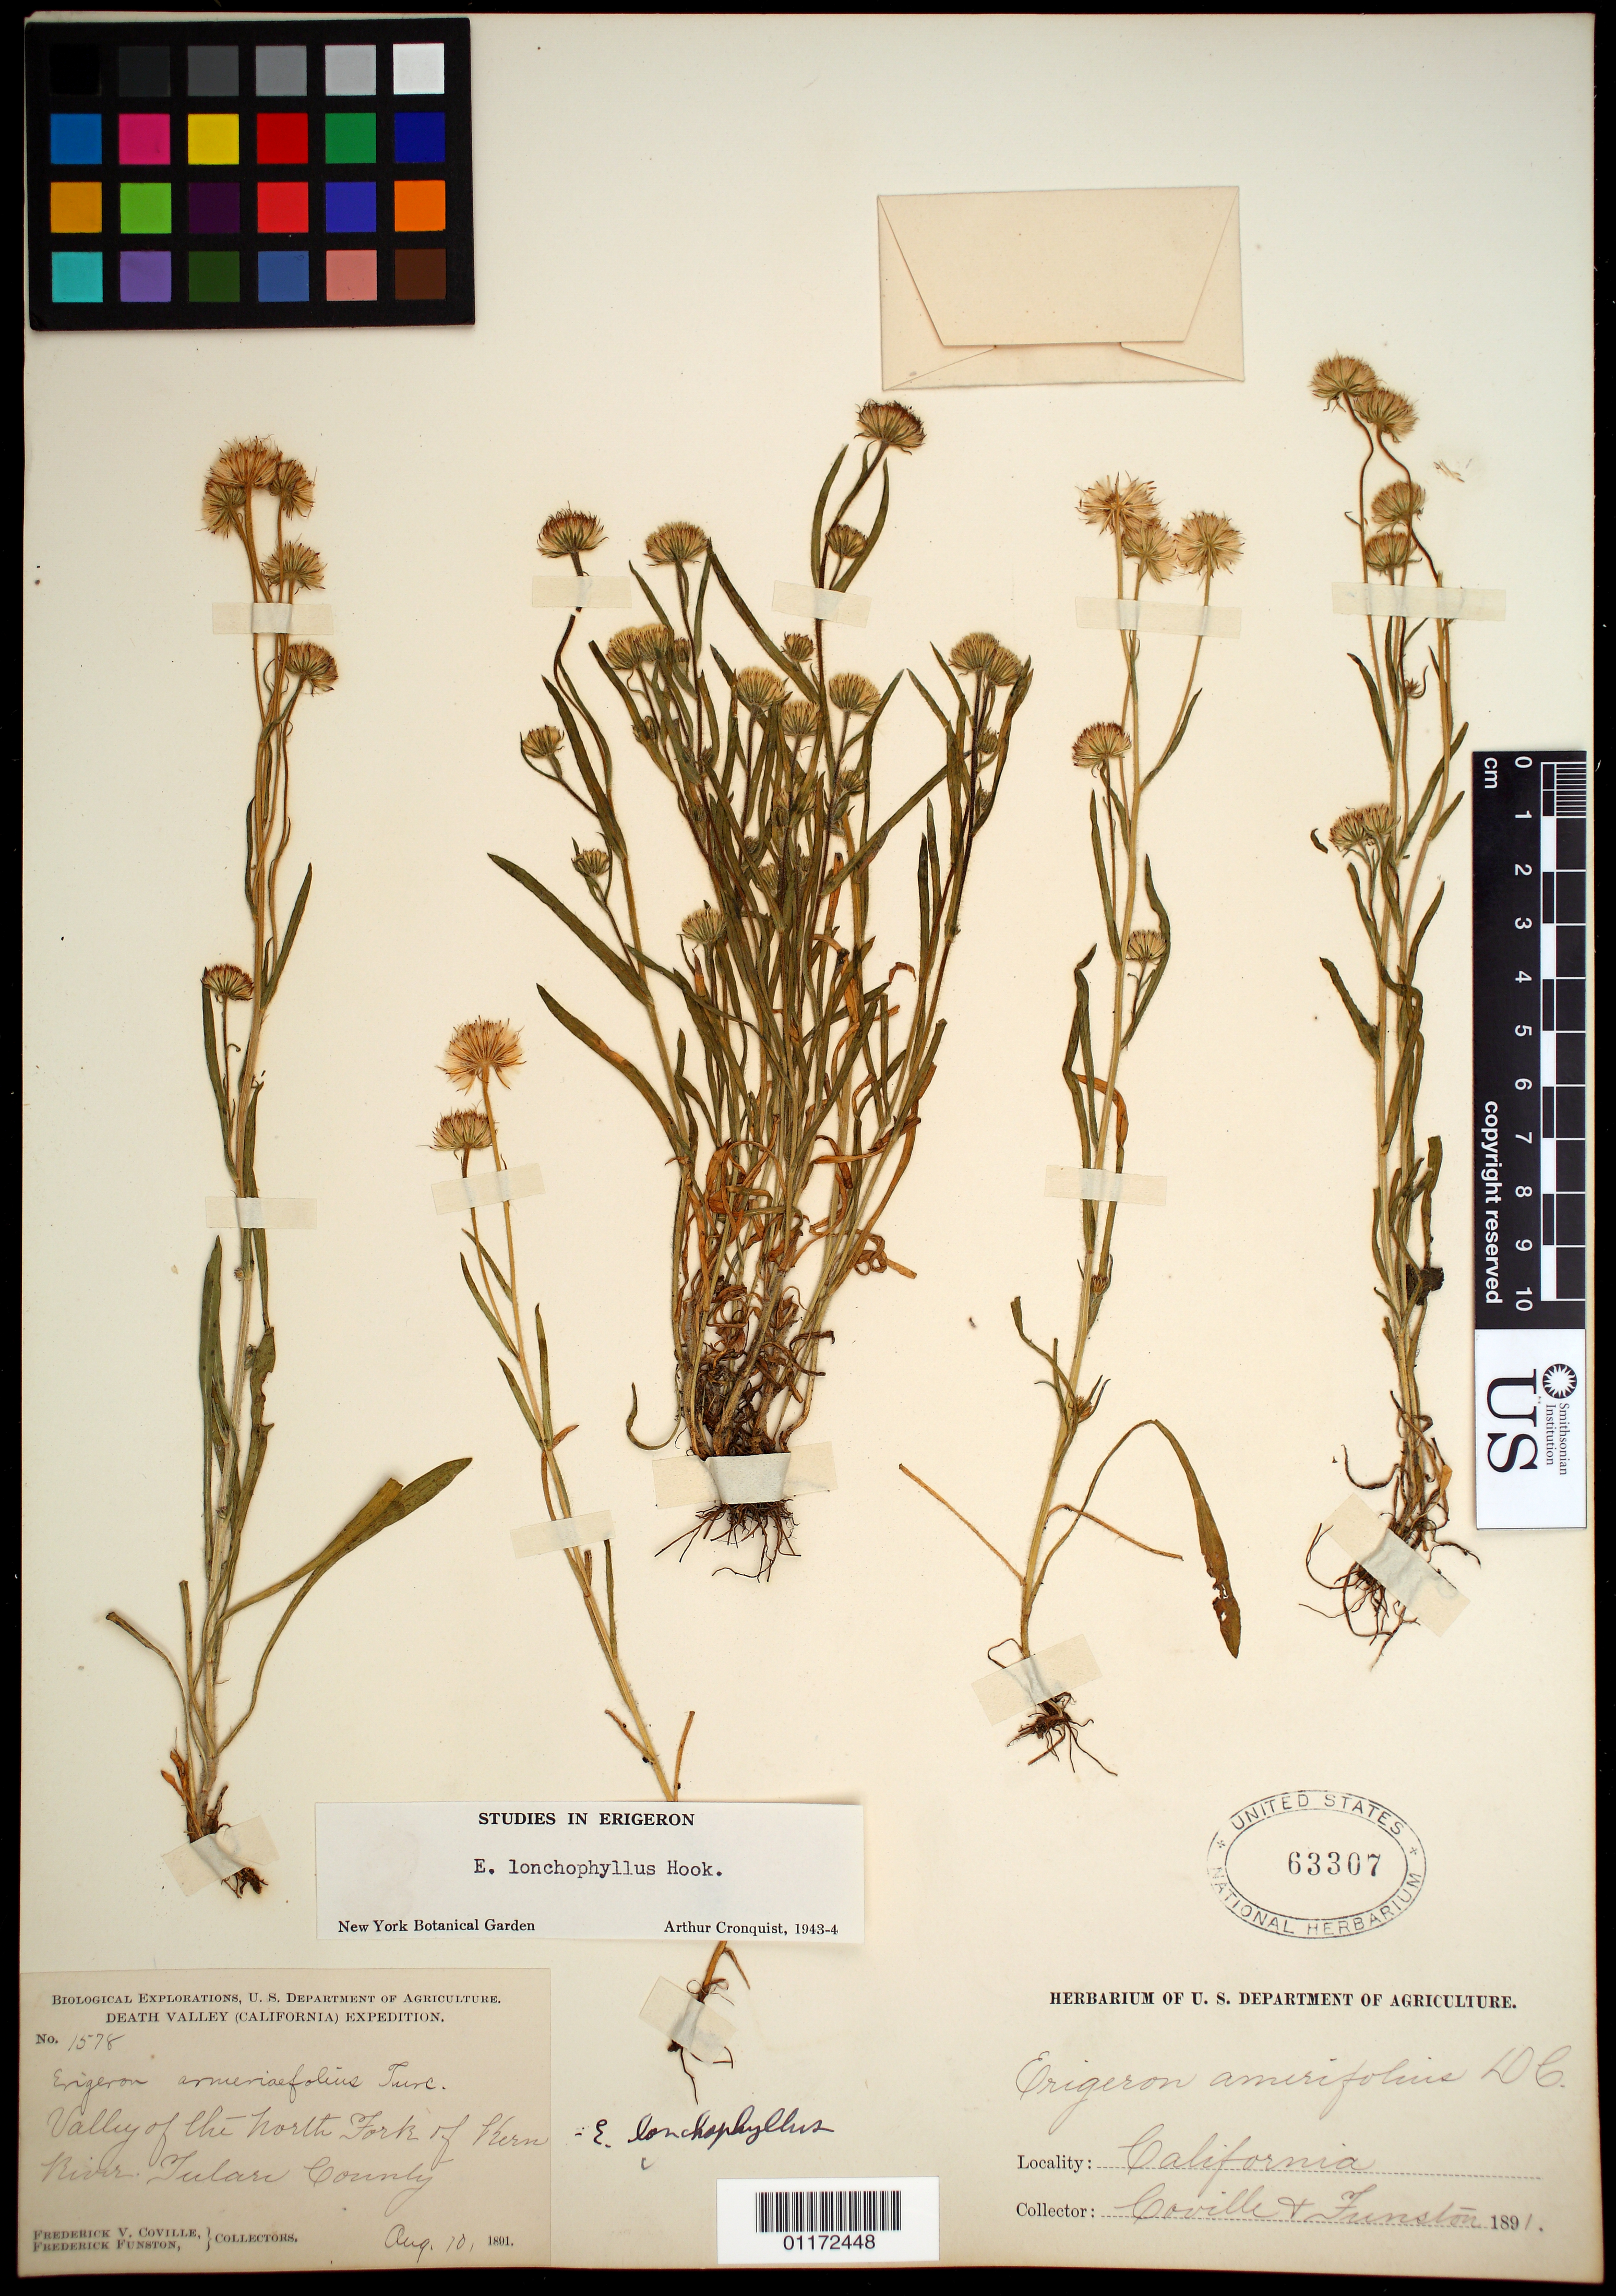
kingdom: Plantae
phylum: Tracheophyta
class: Magnoliopsida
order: Asterales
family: Asteraceae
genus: Erigeron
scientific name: Erigeron lonchophyllus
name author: Hook.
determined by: Cronquist, A. J.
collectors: F. V. Coville & F. Funston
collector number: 1578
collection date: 1891-08-10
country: United States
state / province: California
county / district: Tulare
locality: Valley of the North Fork of Kern River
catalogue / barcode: US 63307